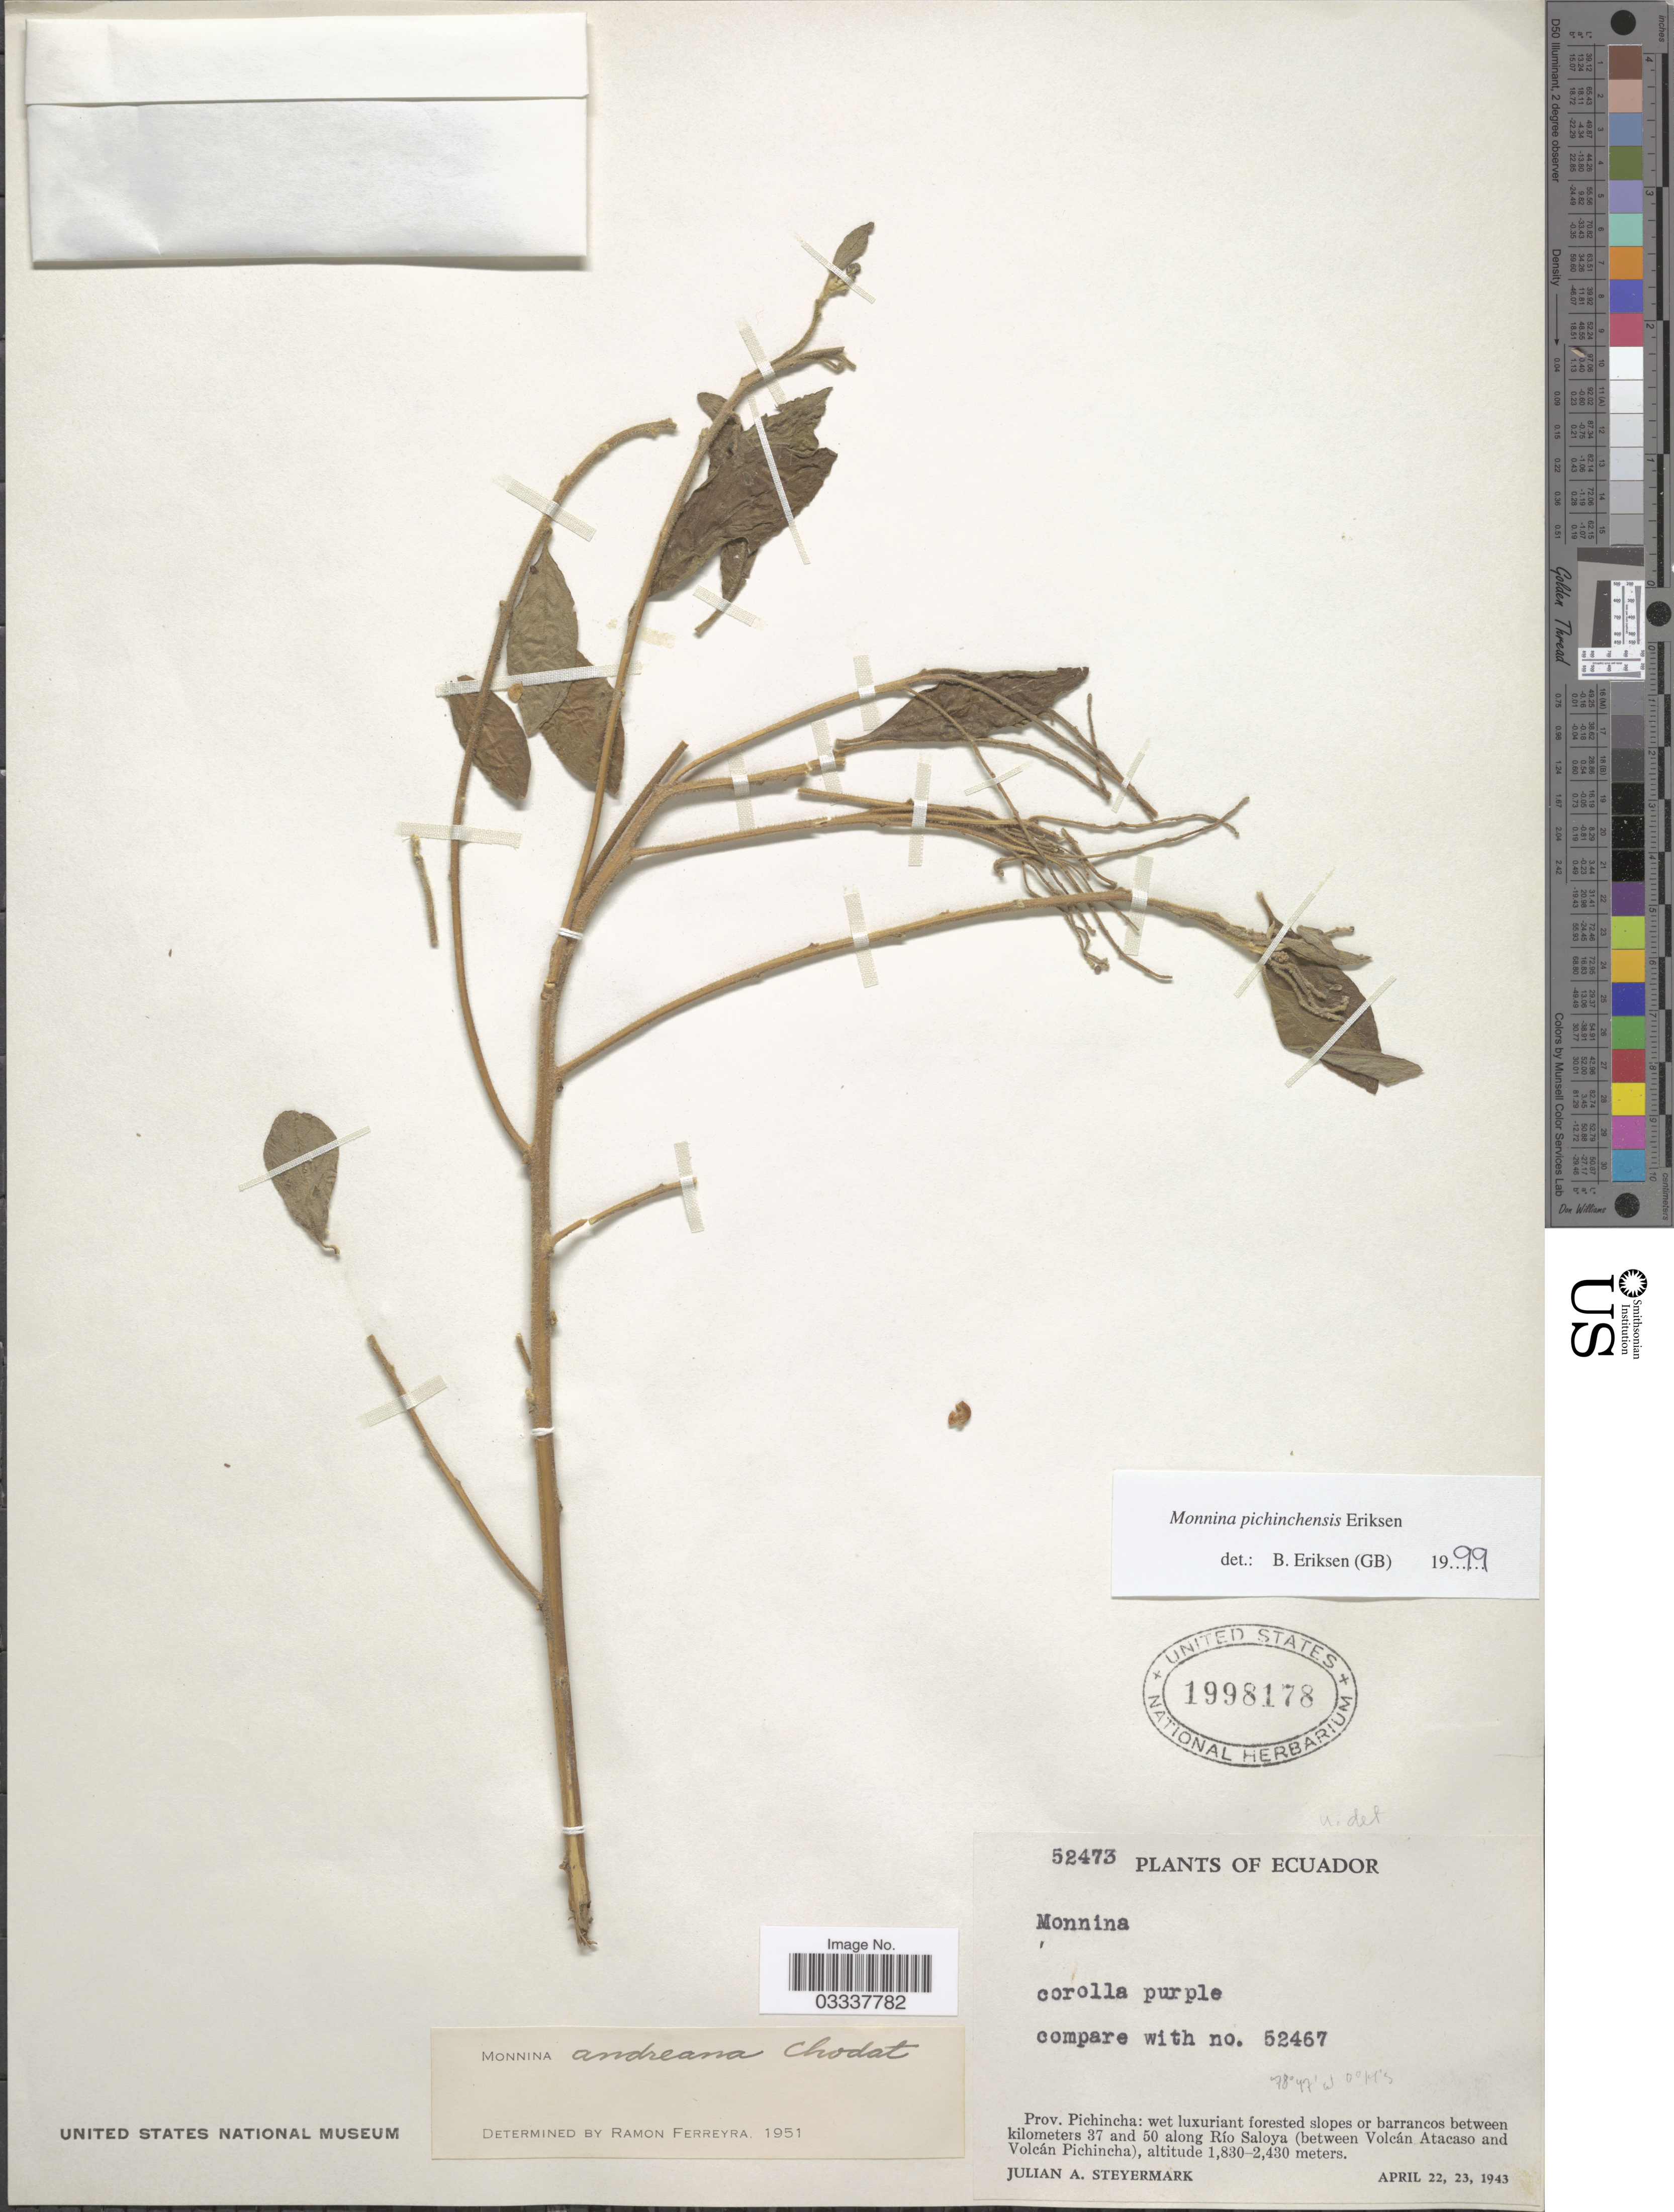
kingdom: Plantae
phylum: Tracheophyta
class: Magnoliopsida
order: Fabales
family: Polygalaceae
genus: Monnina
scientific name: Monnina pichinchensis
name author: B. Eriksen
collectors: J. Steyermark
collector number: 52473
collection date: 1943-04-22/1943-04-23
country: Ecuador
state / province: Pichincha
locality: Wet luxuriant forested slopes or barrancos between kilometers 37 and 50 along Río Saloya (between Volcán Atacaso and Volcán Pichincha).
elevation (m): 1830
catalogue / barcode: US 1998178